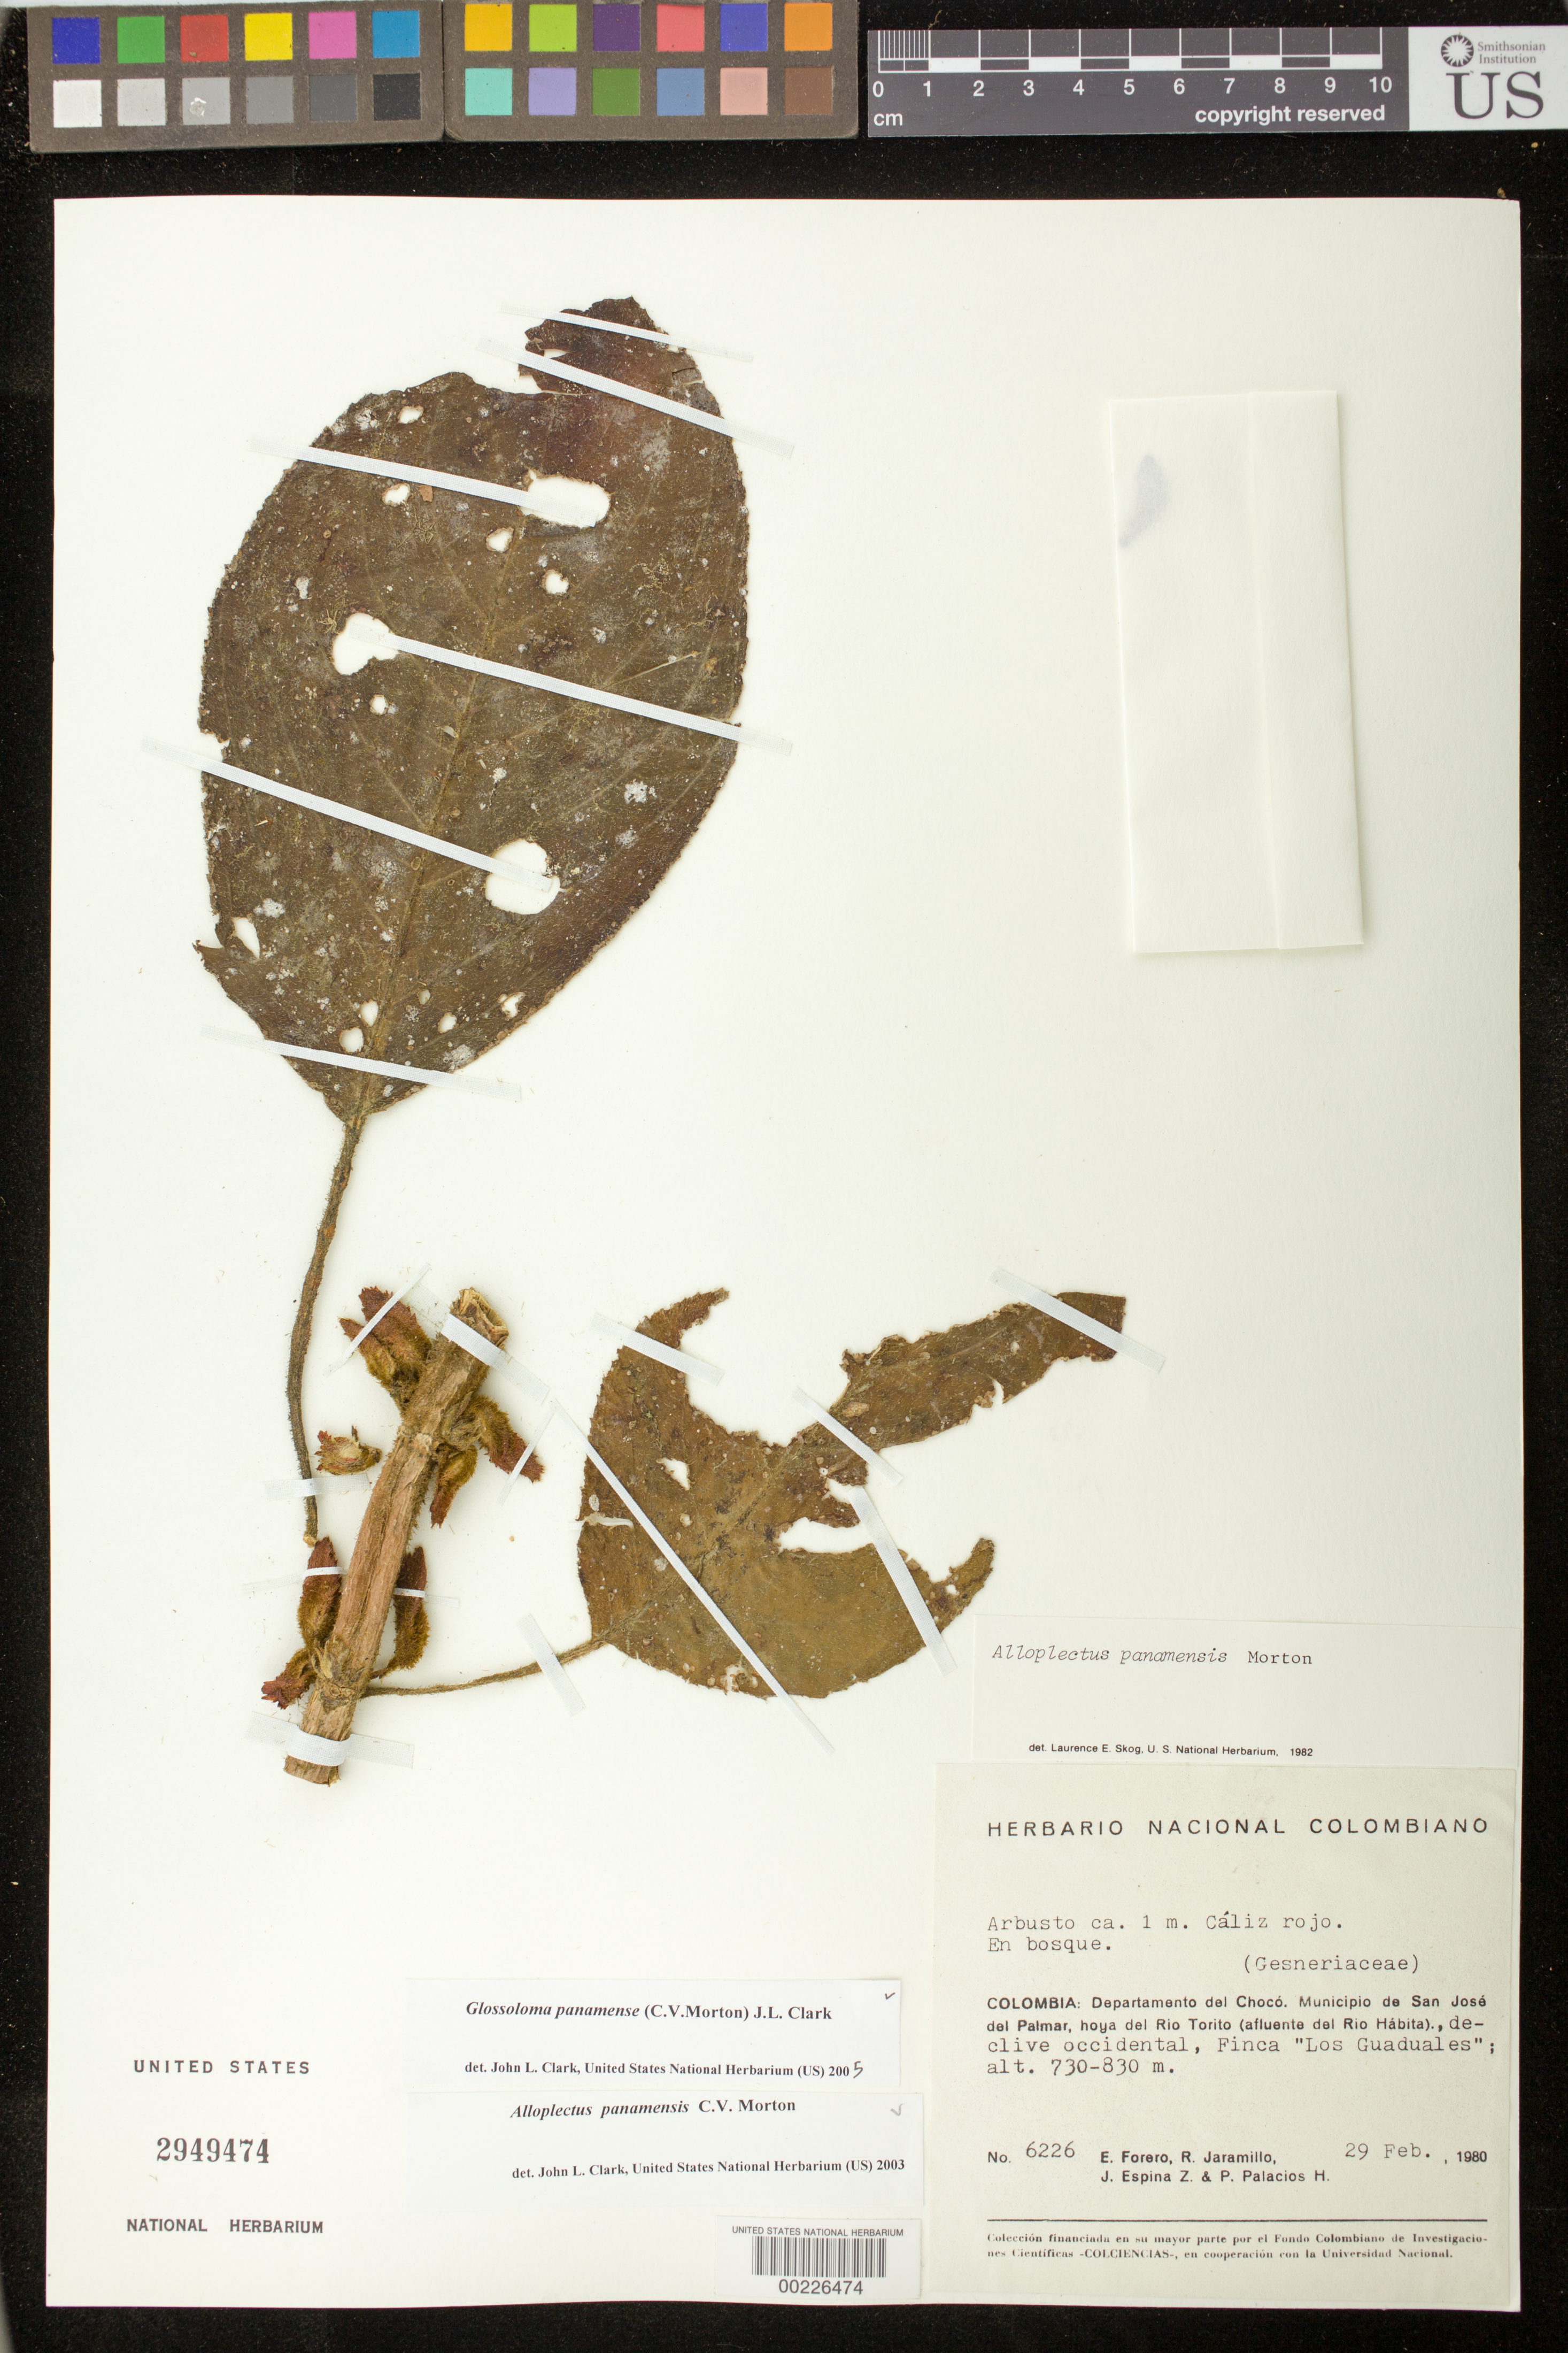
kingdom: Plantae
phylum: Tracheophyta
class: Magnoliopsida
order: Lamiales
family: Gesneriaceae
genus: Glossoloma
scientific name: Glossoloma panamense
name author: (C.V. Morton) J.L. Clark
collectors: E. Forero & et al.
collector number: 6226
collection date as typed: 29 Feb 1980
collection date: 1980-02-29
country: Colombia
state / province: Chocó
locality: Mun. of San Jose del Palmar, valley of Rio Torito (tributary of Rio Habita), western slope, Finca "los Guaduales"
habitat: In forest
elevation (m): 730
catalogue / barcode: US 2949474